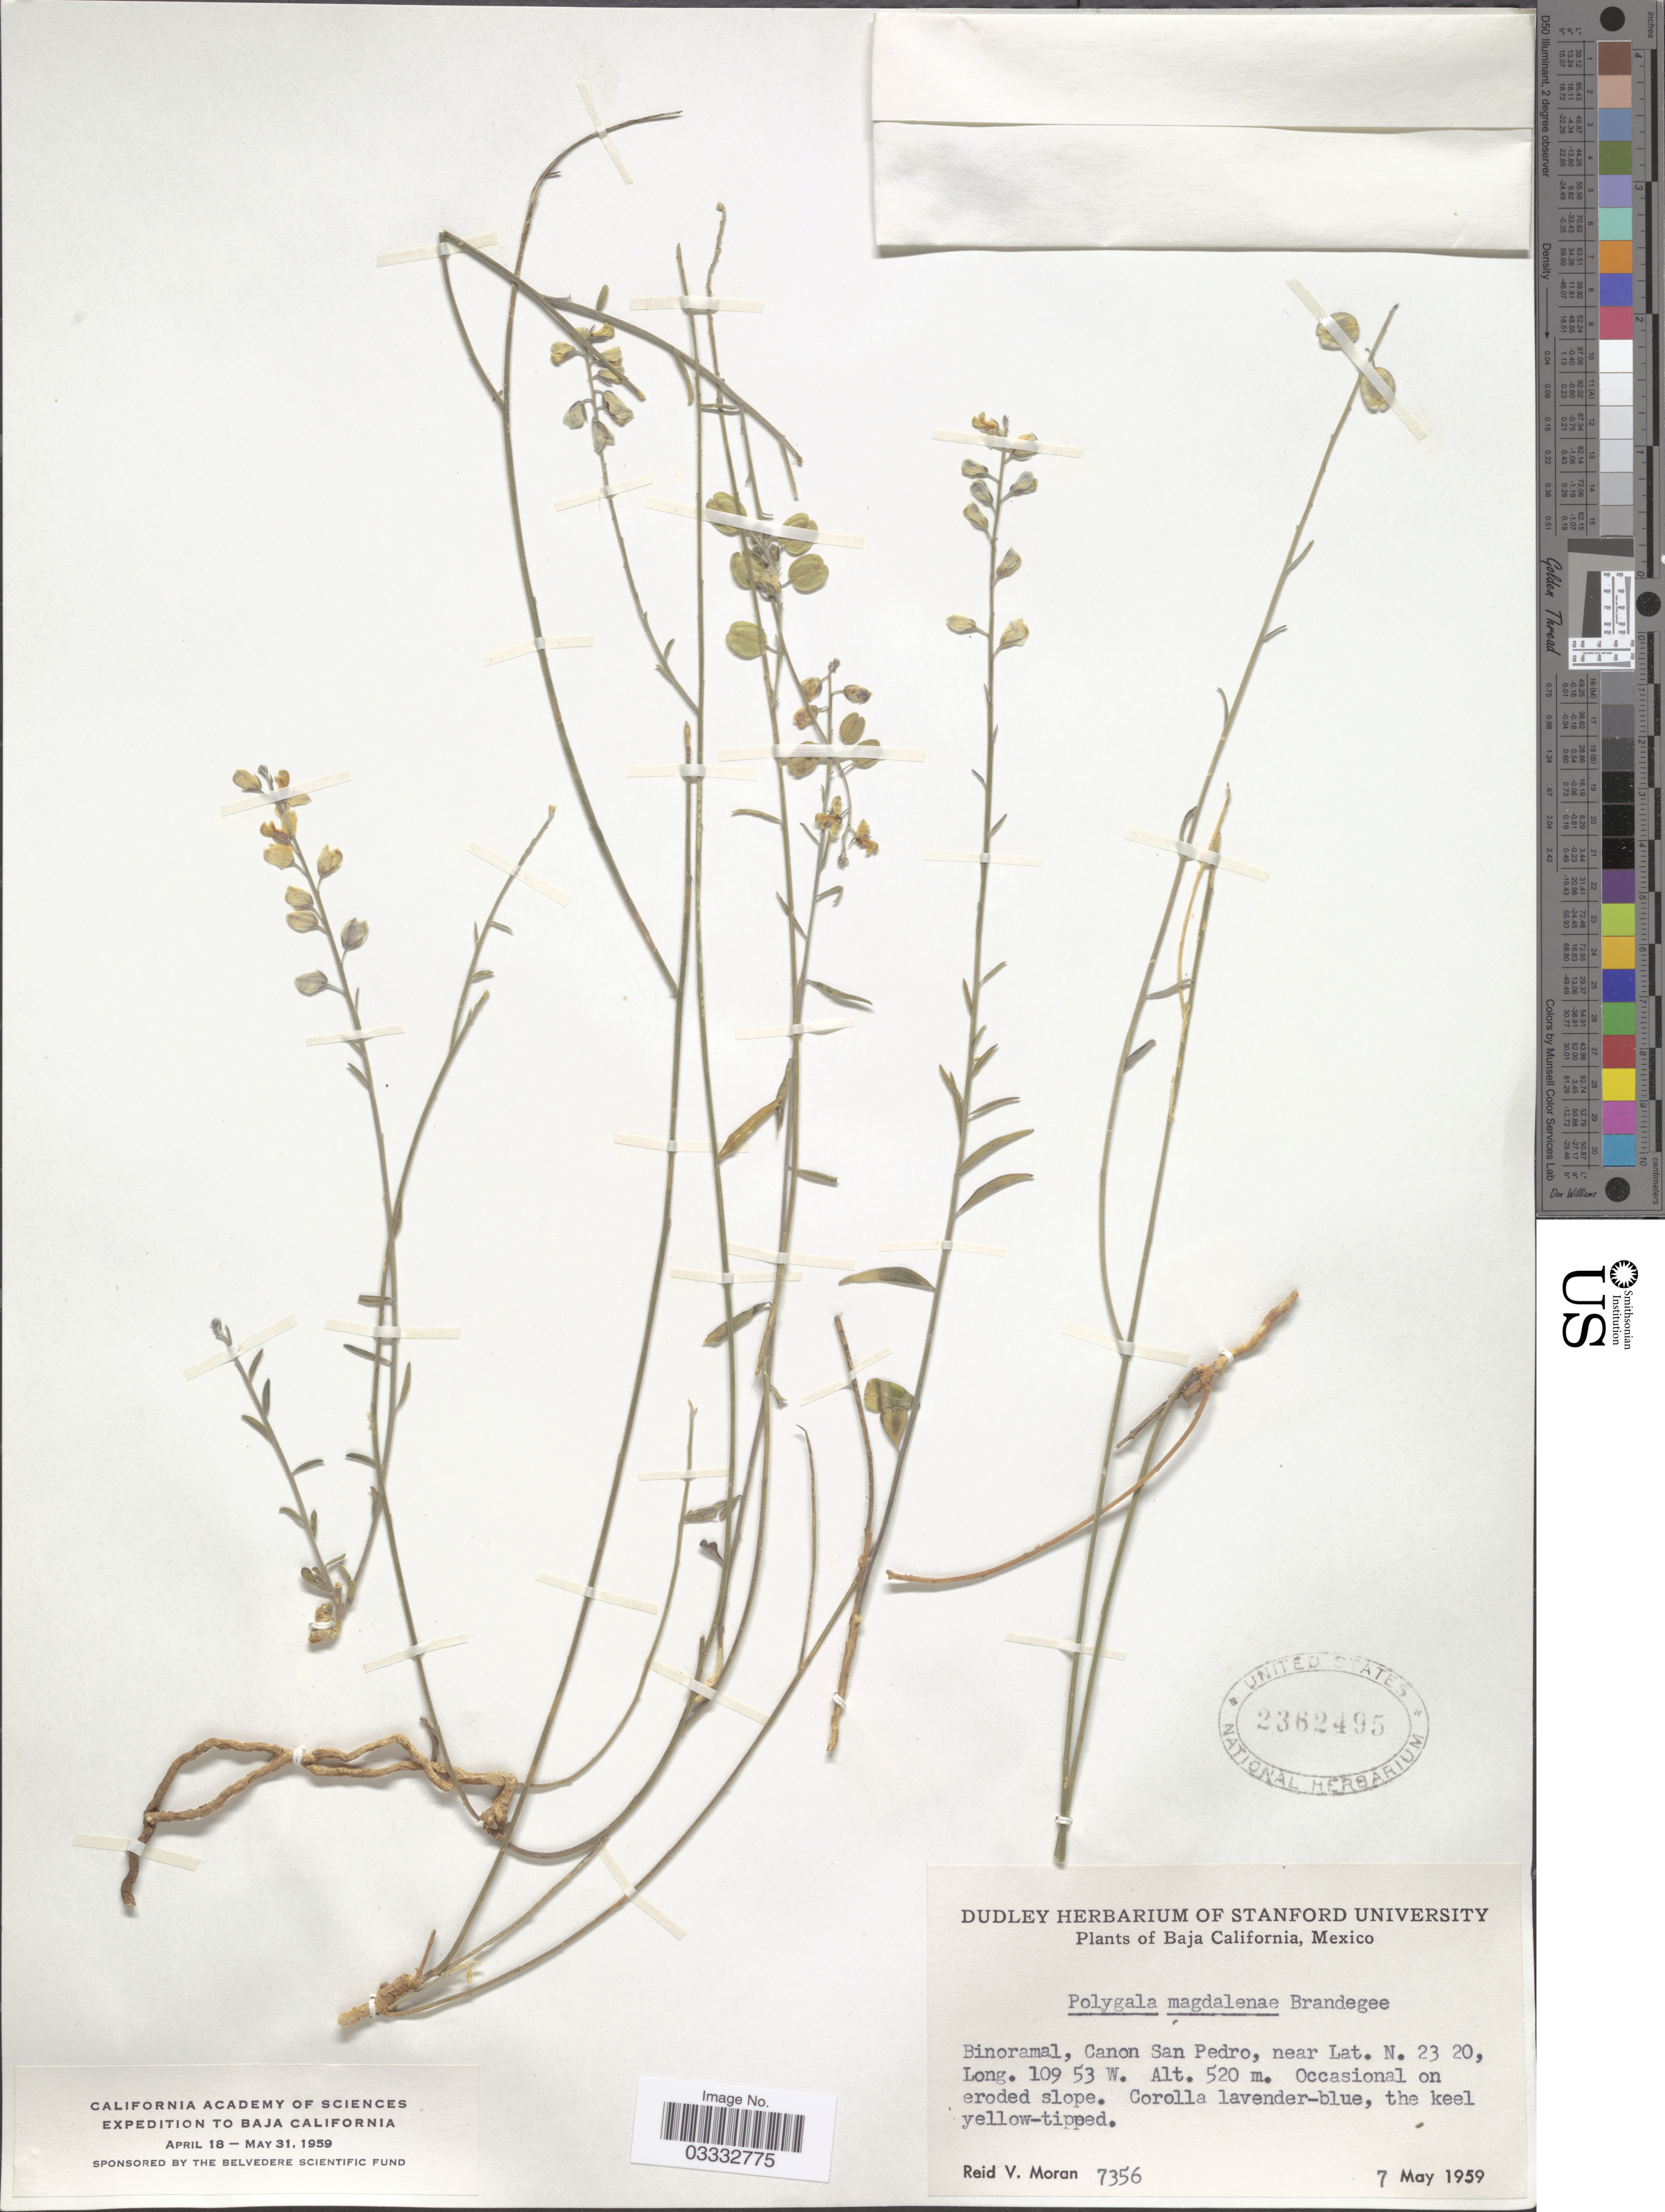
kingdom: Plantae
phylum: Tracheophyta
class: Magnoliopsida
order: Fabales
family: Polygalaceae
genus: Polygala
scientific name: Polygala magdalenae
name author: Brandegee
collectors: R. V. Moran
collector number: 7356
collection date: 1959-05-07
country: Mexico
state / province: Baja California Norte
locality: Binoramal, Canon San Pedro.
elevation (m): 520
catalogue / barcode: US 2362495